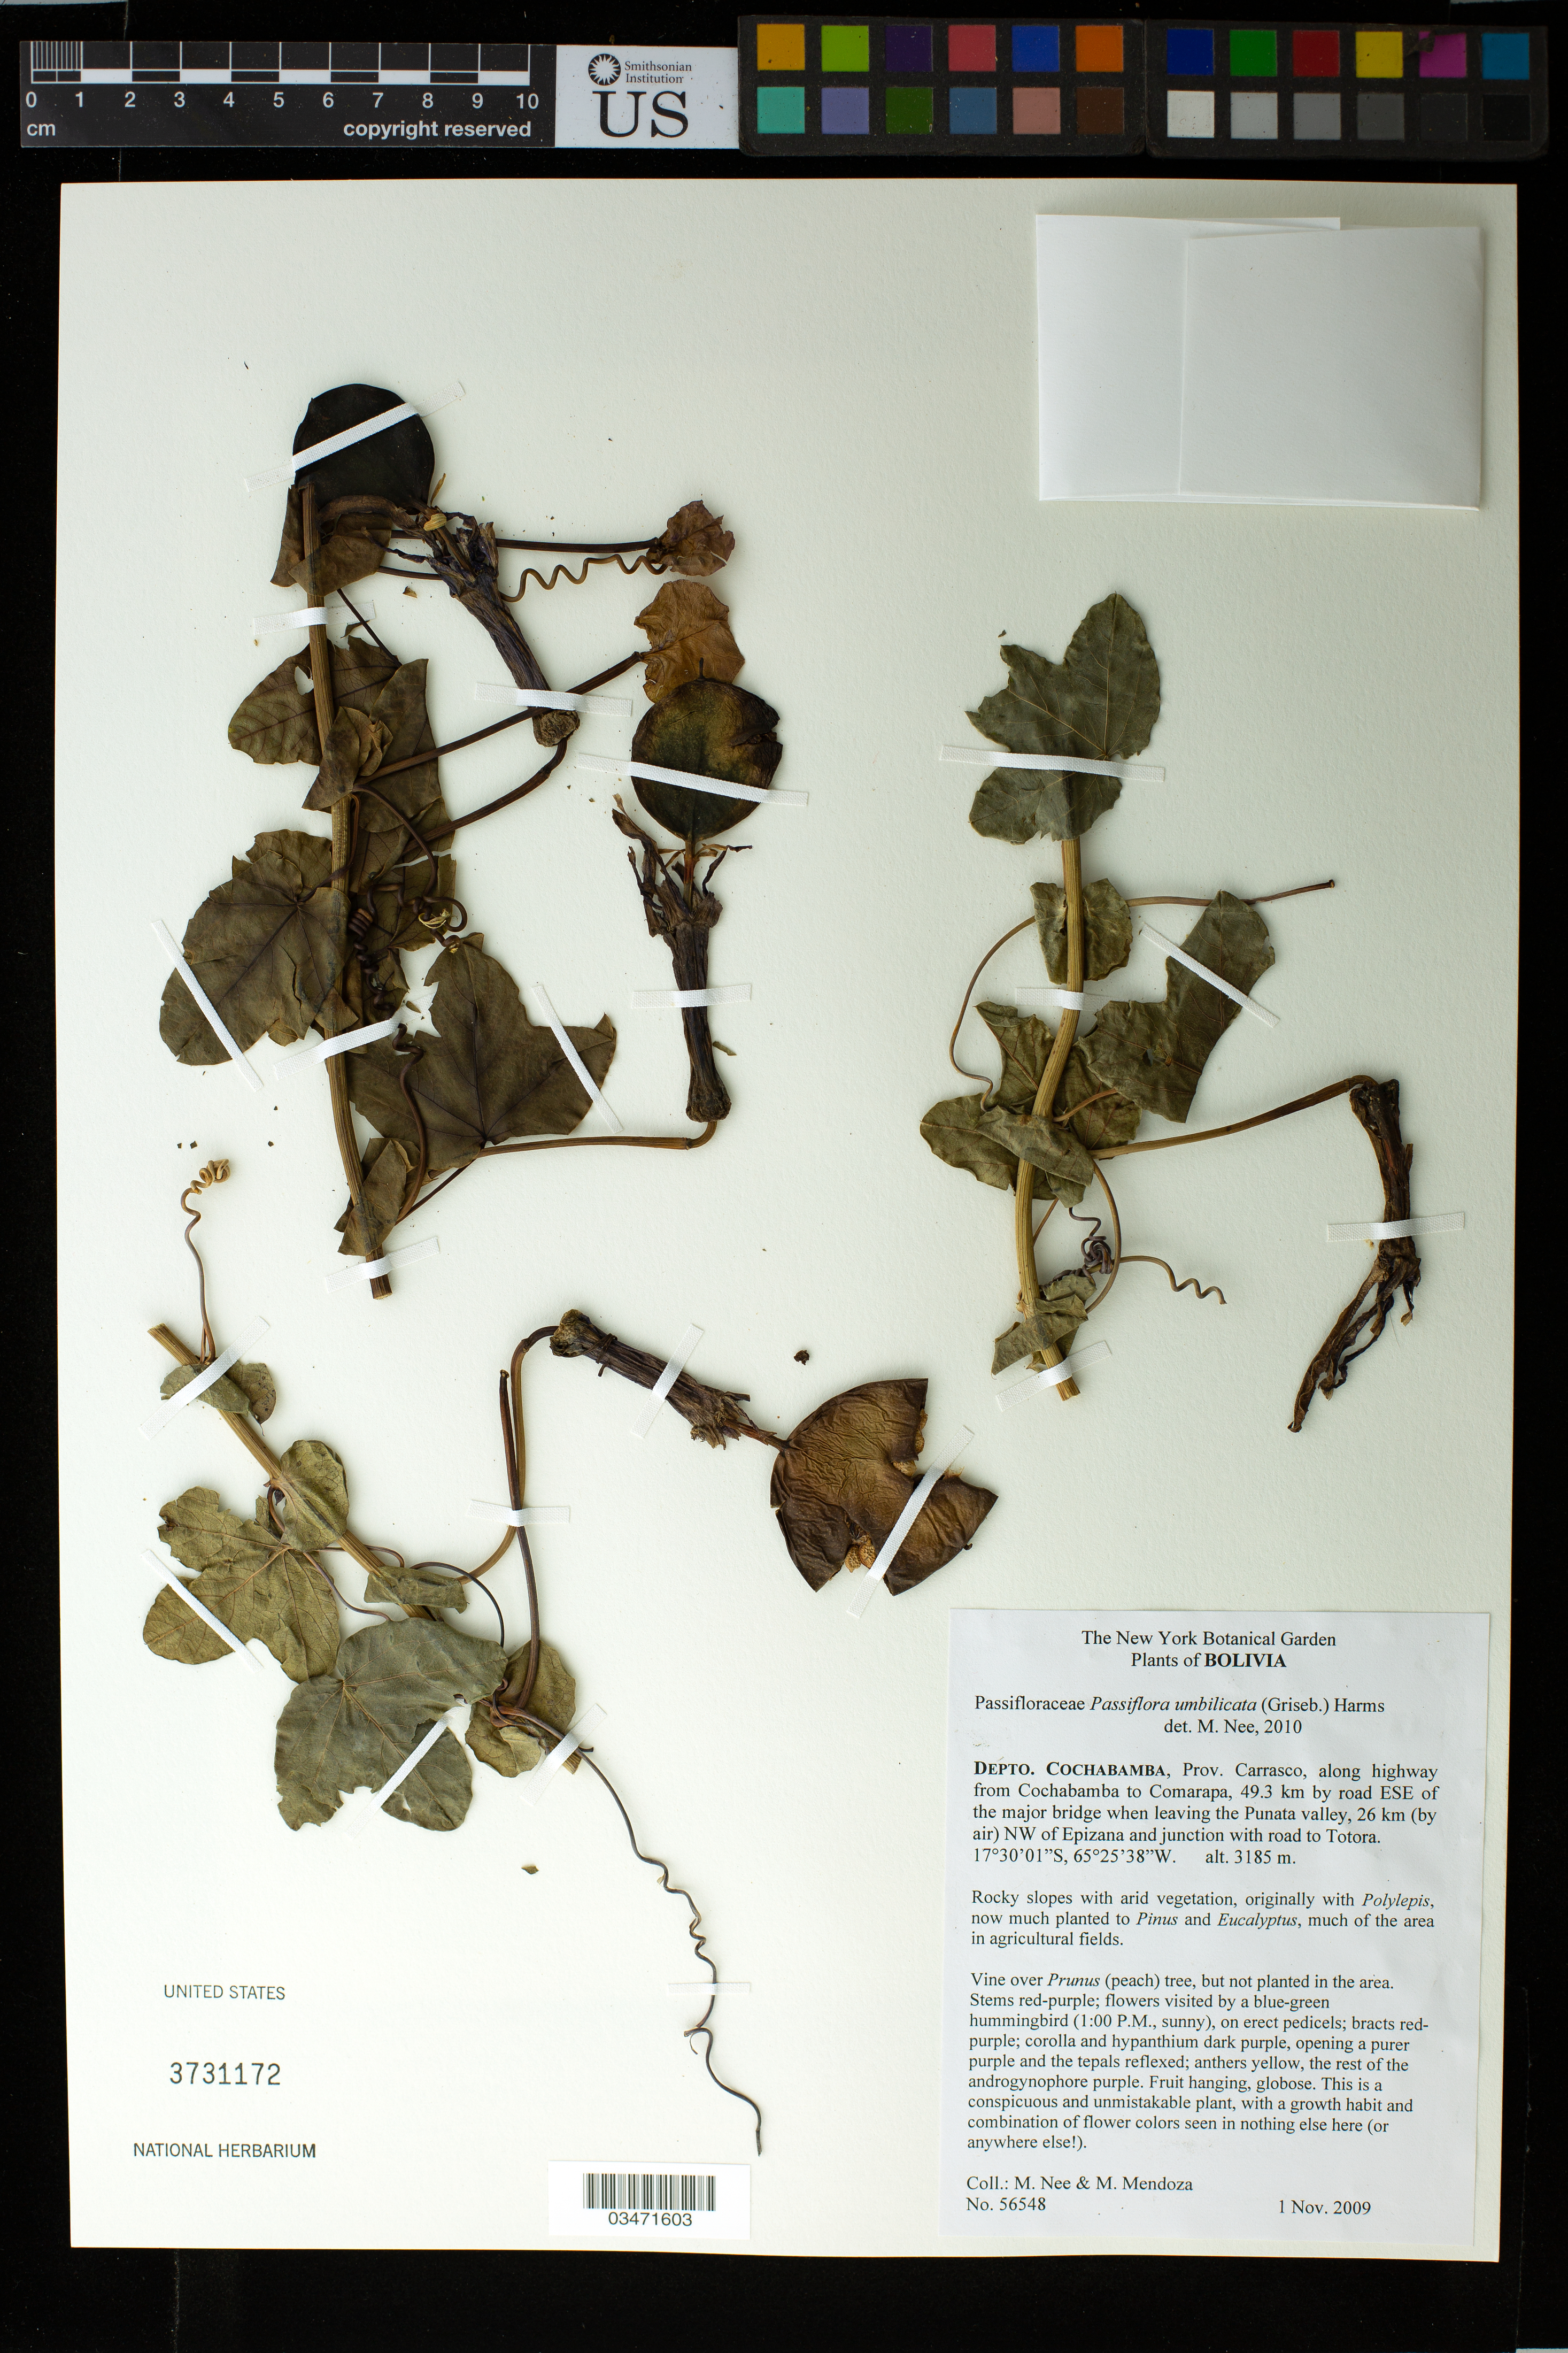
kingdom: Plantae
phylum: Tracheophyta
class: Magnoliopsida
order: Malpighiales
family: Passifloraceae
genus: Passiflora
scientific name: Passiflora umbilicata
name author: (Griseb.) Harms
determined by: Nee, Michael H.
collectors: M. Nee & M. Mendoza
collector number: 56548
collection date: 2009-11-01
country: Bolivia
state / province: Cochabamba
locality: Prov. Carrasco, along highway from Cochabamba to Comarapa, 49.3 km by road ESE of the major bridge when leaving the Punata valley, 26 km (by air) NW of Epizana and junction with road to Totora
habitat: Rocky slopes with arid vegetation, originally with Polylepis, now much planted to Pinus and Eucalyptus, much of the area in agricultural fields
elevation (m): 3185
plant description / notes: From label: "This is a conspicuous and unmistakable plant, with a gorwth habit and combination of flower colors seen in nothing else here (or anywhere else!)"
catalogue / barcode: US 3731172